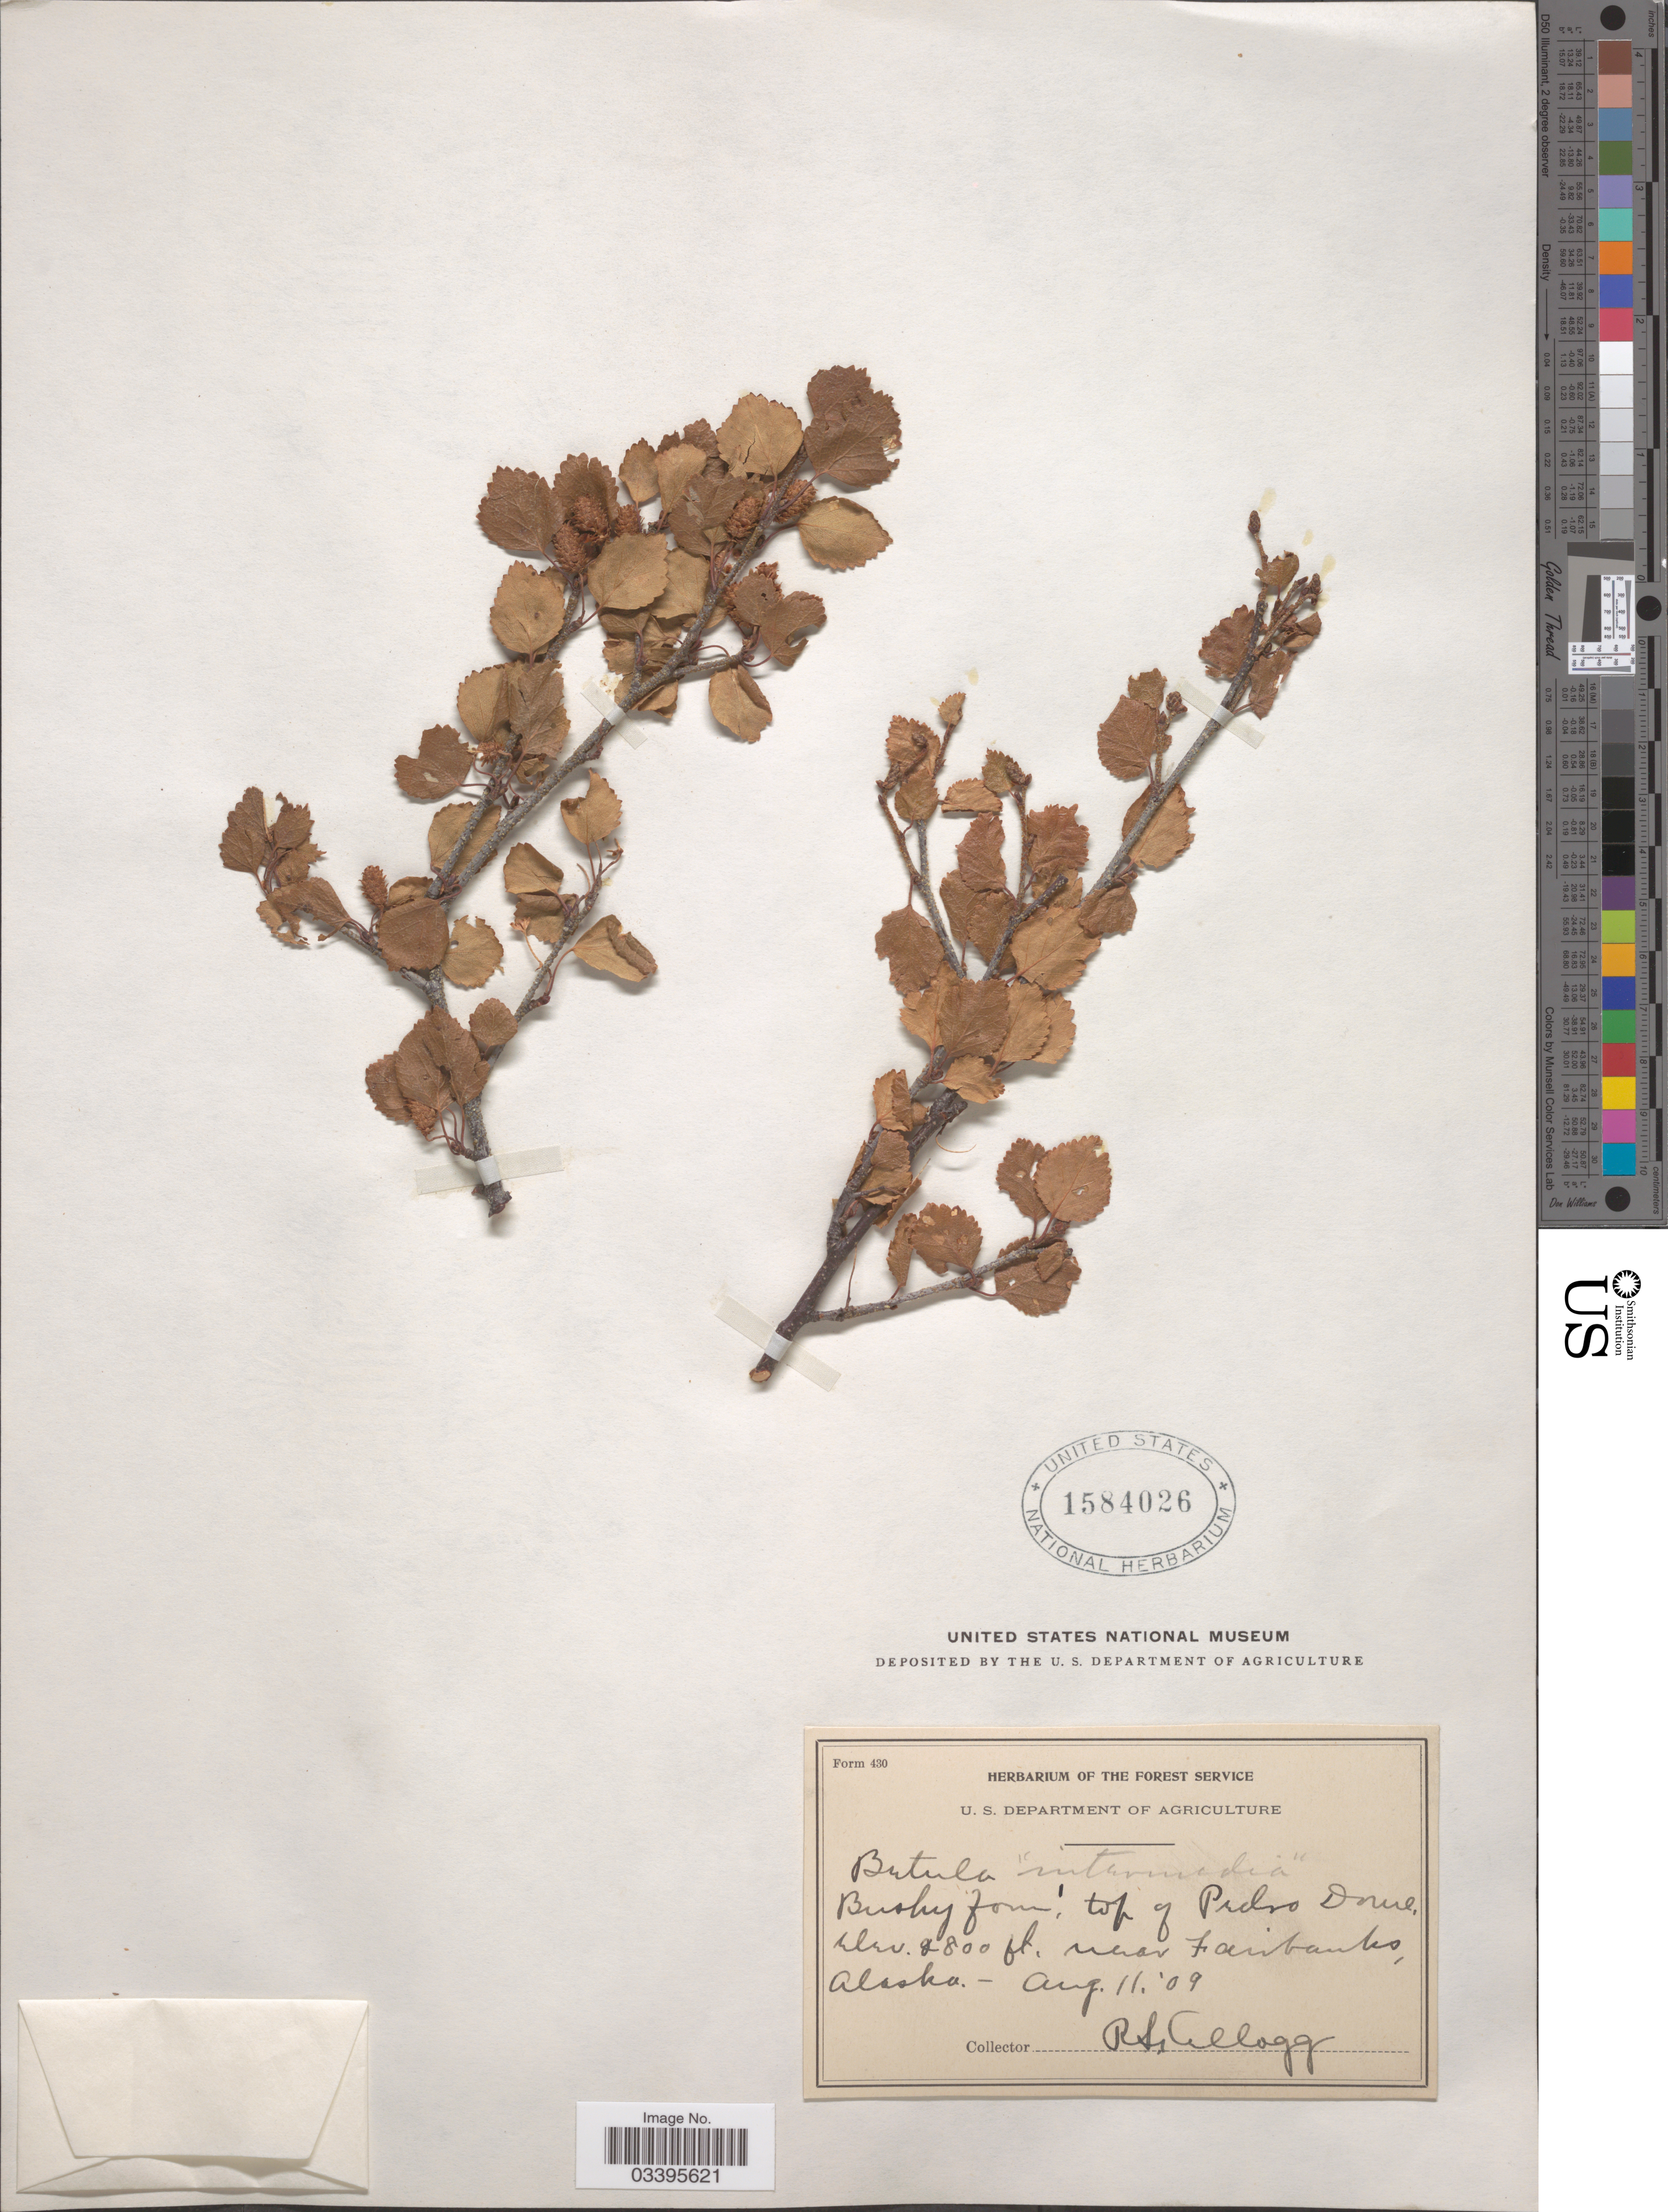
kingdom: Plantae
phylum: Tracheophyta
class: Magnoliopsida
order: Fagales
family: Betulaceae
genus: Betula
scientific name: Betula x jackii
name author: C.K. Schneid.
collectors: R. Kellogg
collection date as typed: Transcribed d/m/y: 11/8/9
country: United States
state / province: Alaska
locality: Top of Pedro Dome, near Fairbanks.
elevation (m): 853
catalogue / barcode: US 1584026